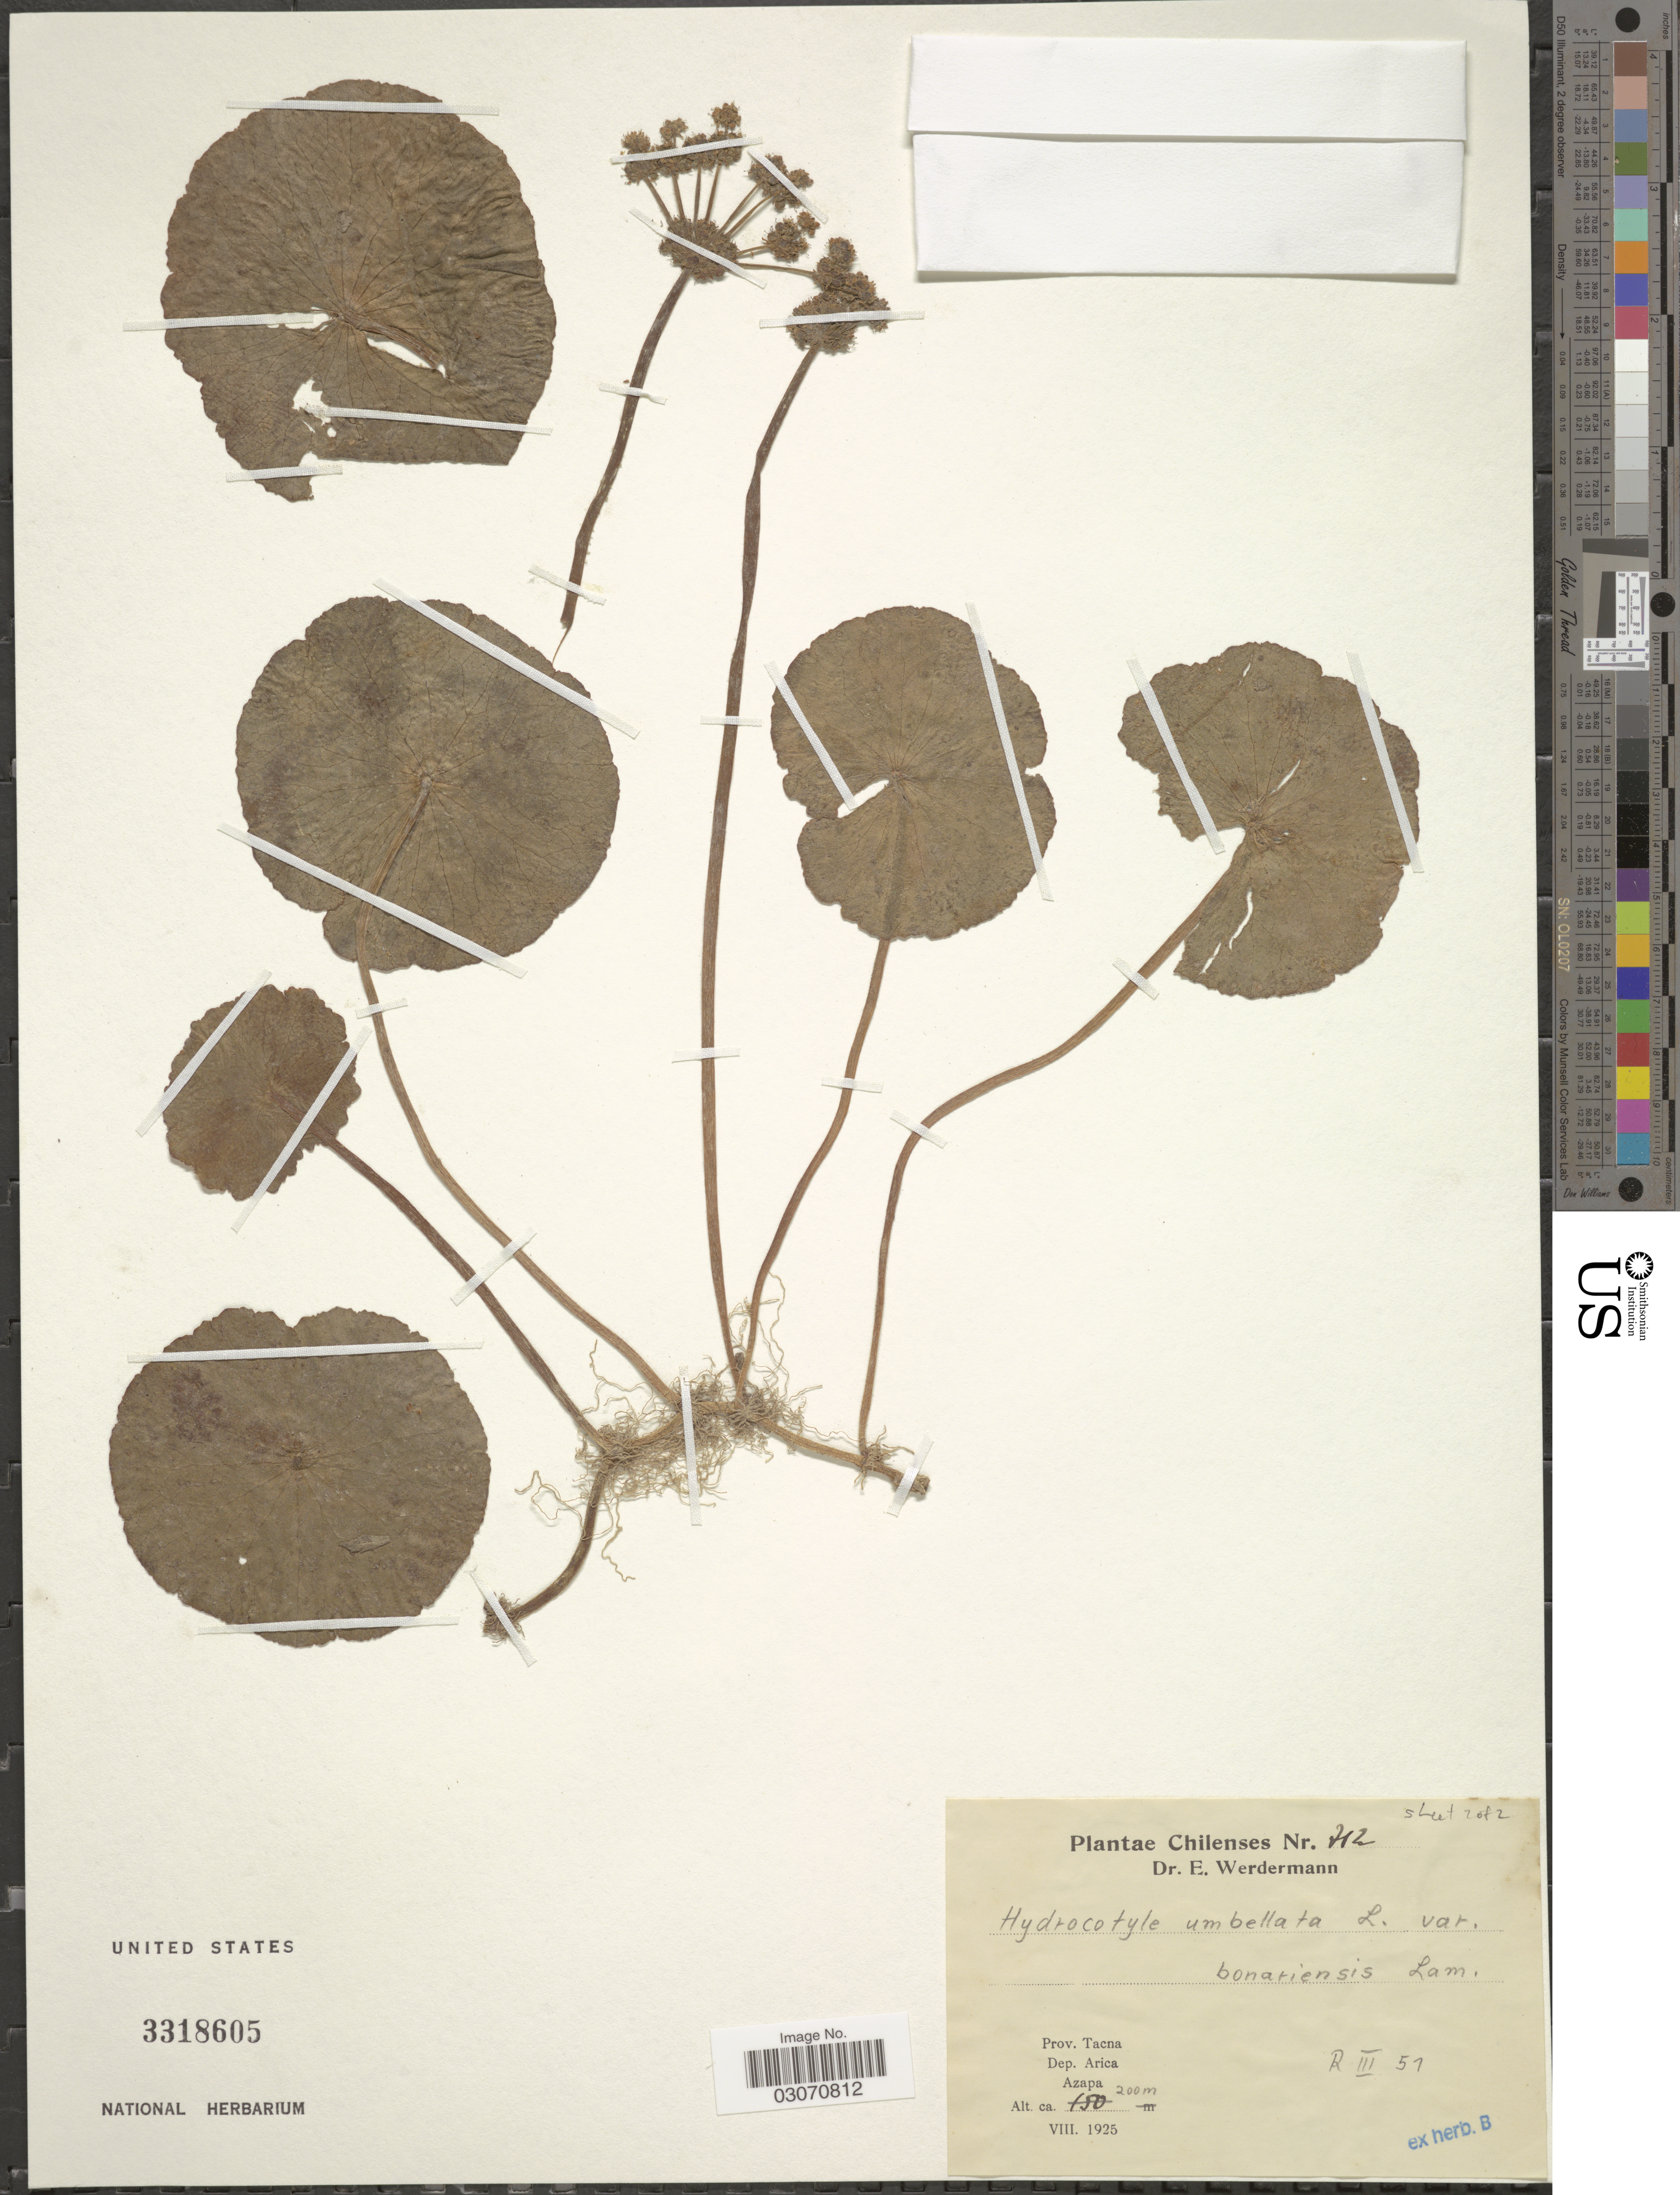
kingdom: Plantae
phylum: Tracheophyta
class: Magnoliopsida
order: Apiales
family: Araliaceae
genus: Hydrocotyle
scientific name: Hydrocotyle bonariensis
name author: Lam.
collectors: E. Werdermann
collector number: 712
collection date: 1925-08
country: Chile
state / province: Arica y Parinacota (XV)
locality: Prov. Tacna, Dep. Arica.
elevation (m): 200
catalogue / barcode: US 3318605